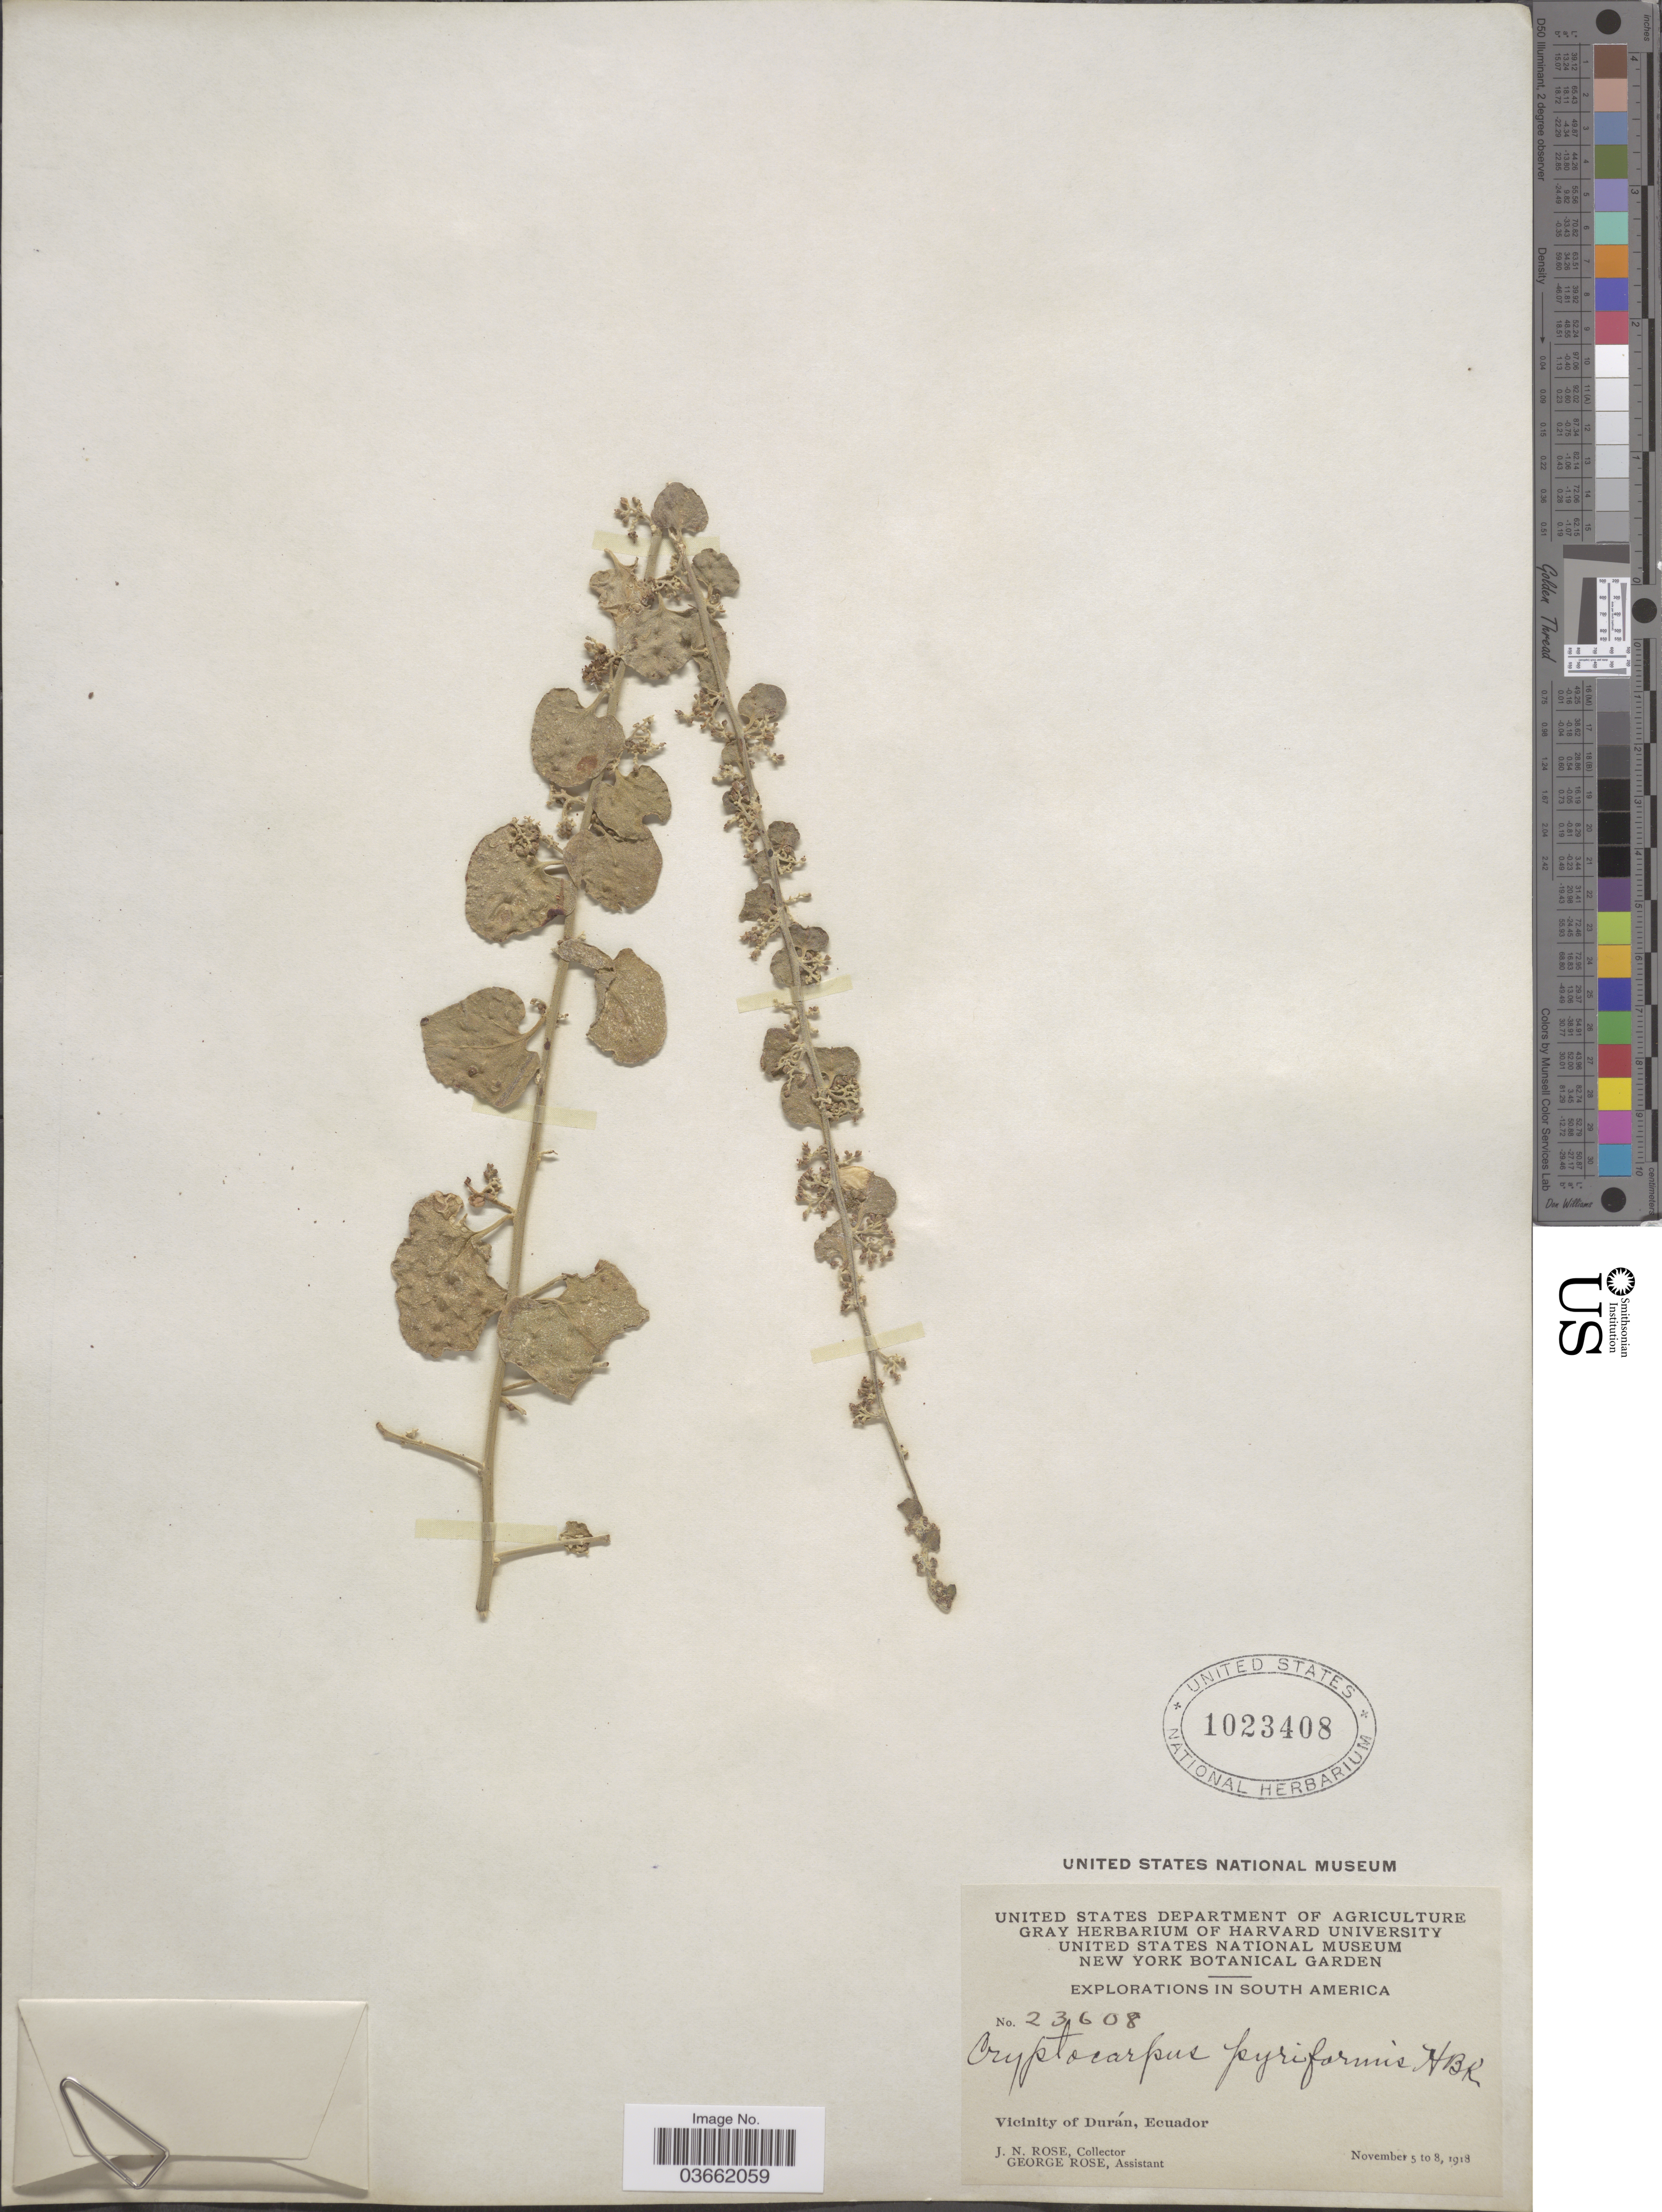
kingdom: Plantae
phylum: Tracheophyta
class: Magnoliopsida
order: Caryophyllales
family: Nyctaginaceae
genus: Cryptocarpus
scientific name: Cryptocarpus pyriformis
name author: Kunth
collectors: J. N. Rose & G. Rose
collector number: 23608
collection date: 1918-11-05/1918-11-08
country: Ecuador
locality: Vicinity of Durán.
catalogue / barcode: US 1023408